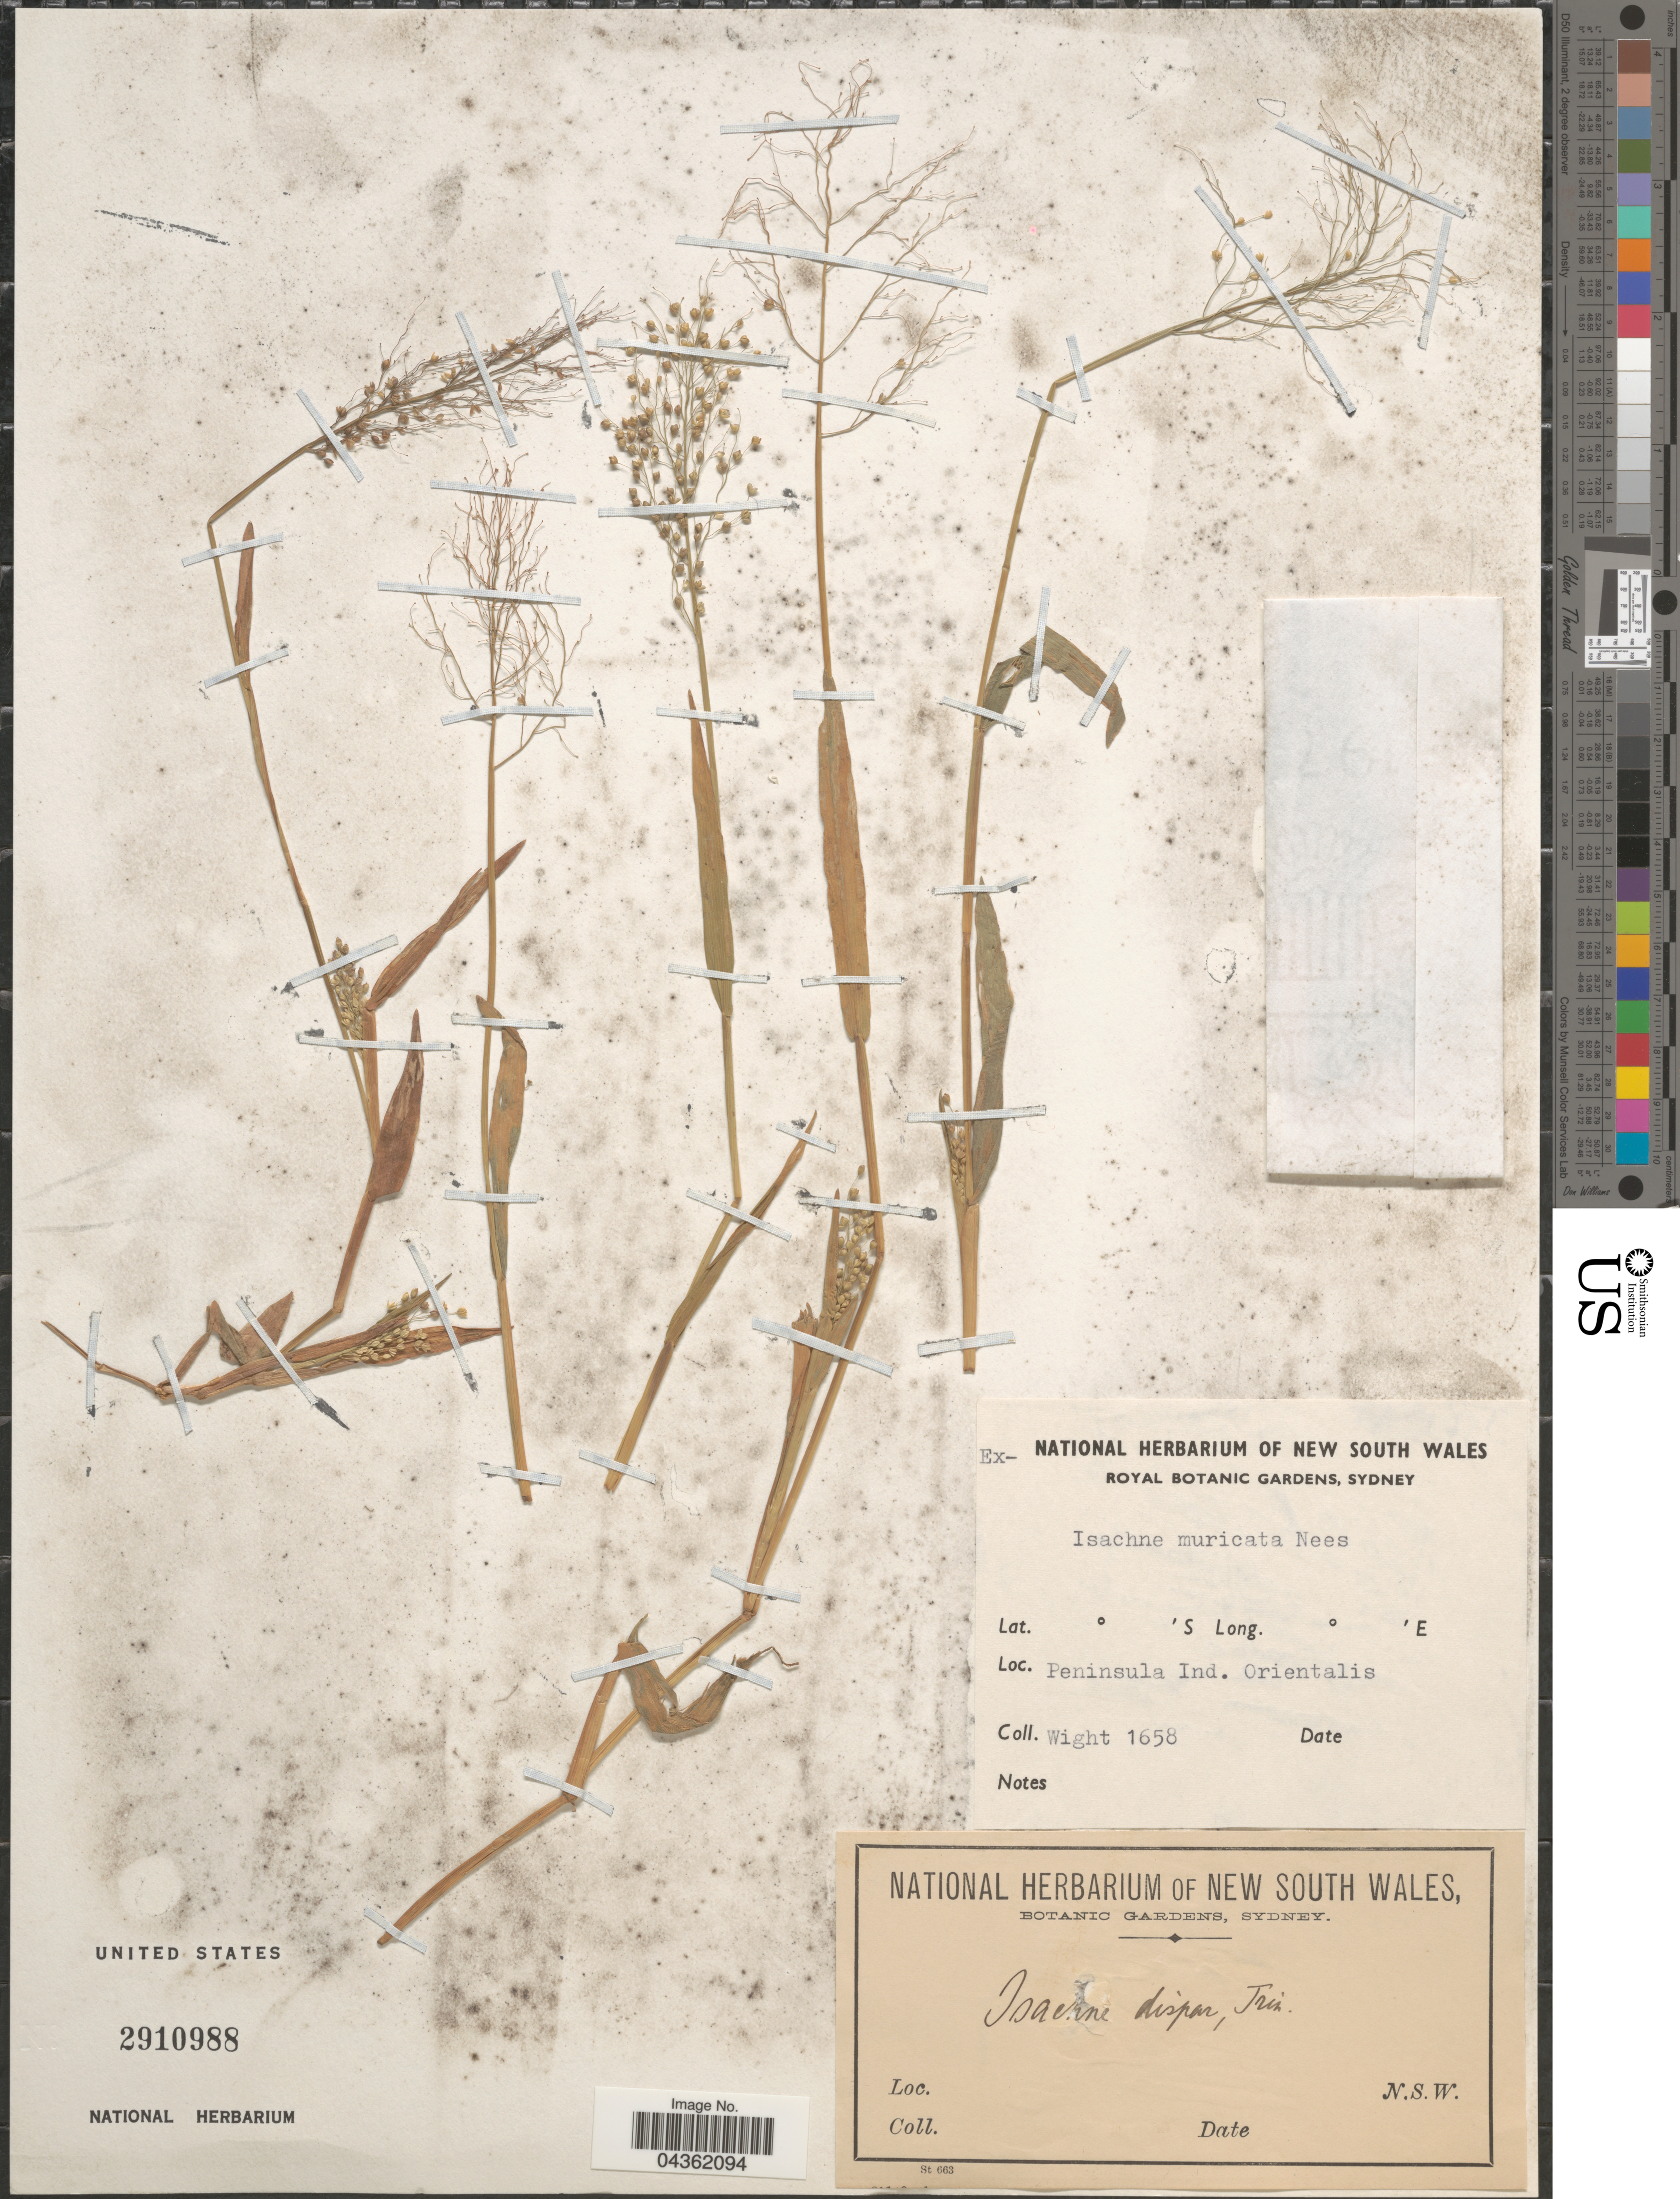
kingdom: Plantae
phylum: Tracheophyta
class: Liliopsida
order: Poales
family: Poaceae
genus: Isachne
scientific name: Isachne globosa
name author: (Thunb.) Kuntze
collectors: -- Wight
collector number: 1658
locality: Peninsula Ind. Orientalis.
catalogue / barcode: US 2910988